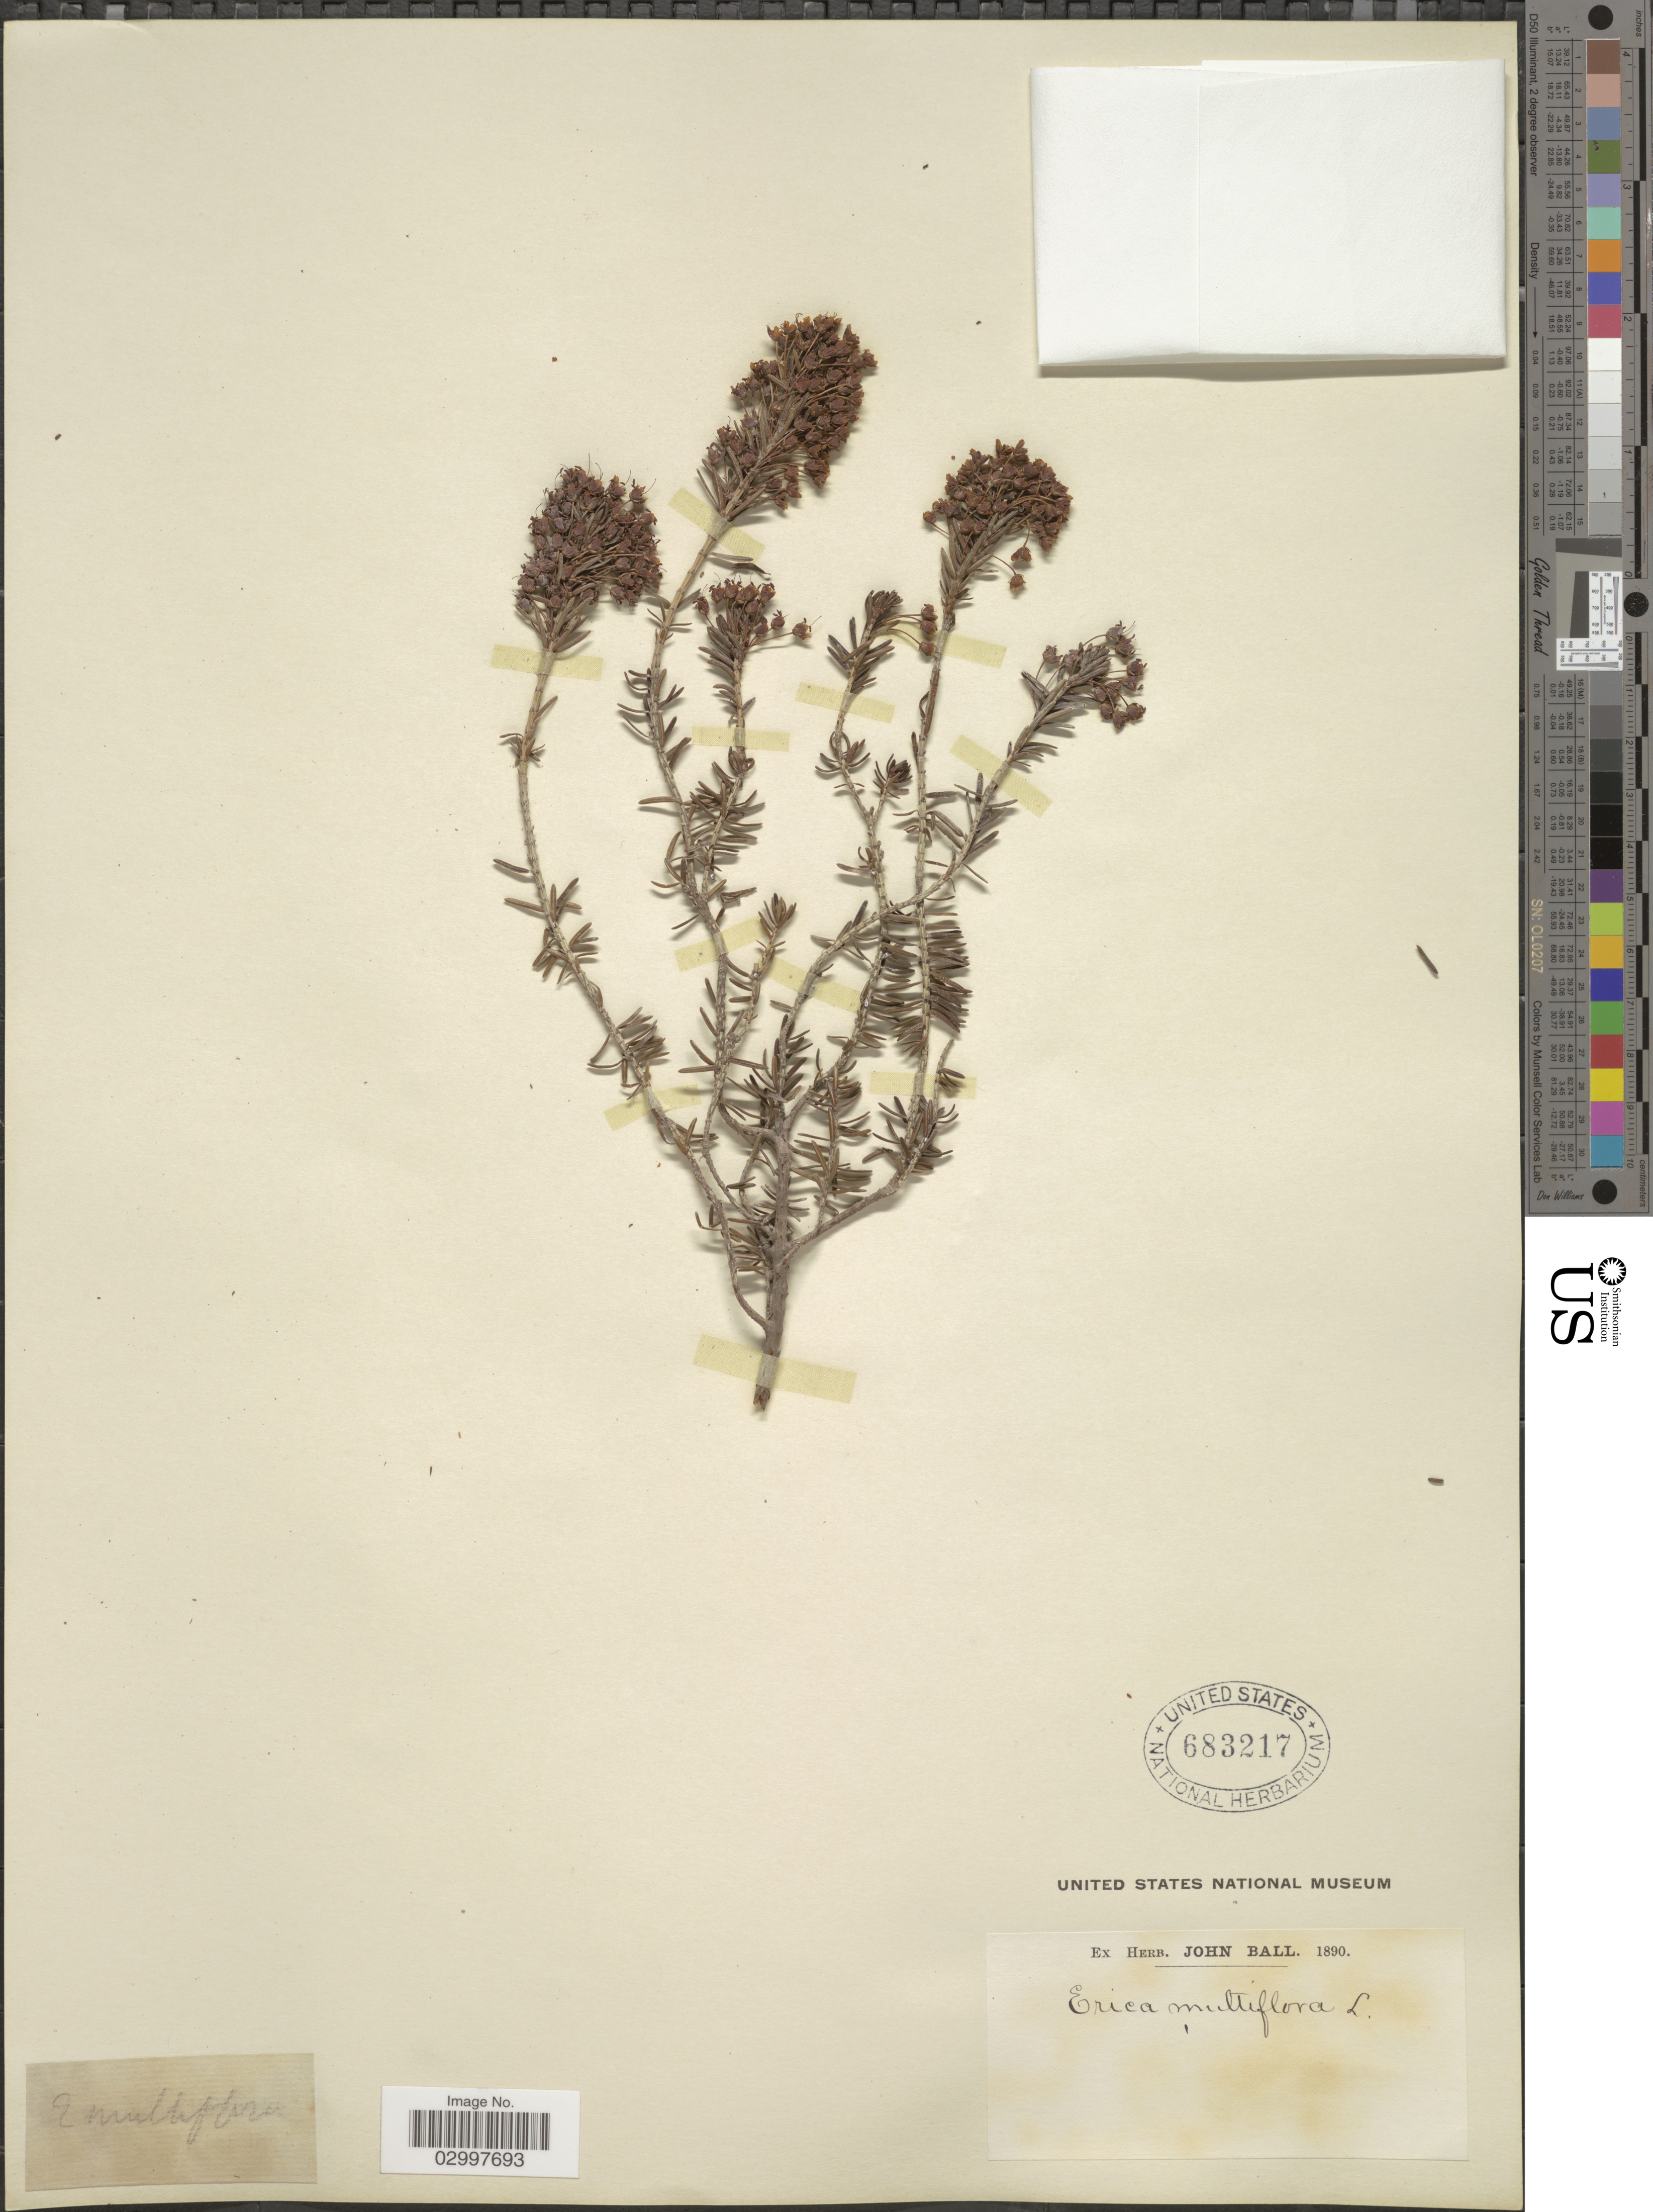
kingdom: Plantae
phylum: Tracheophyta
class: Magnoliopsida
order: Ericales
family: Ericaceae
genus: Erica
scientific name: Erica multiflora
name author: L.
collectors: ex herb. John Ball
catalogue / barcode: US 683217